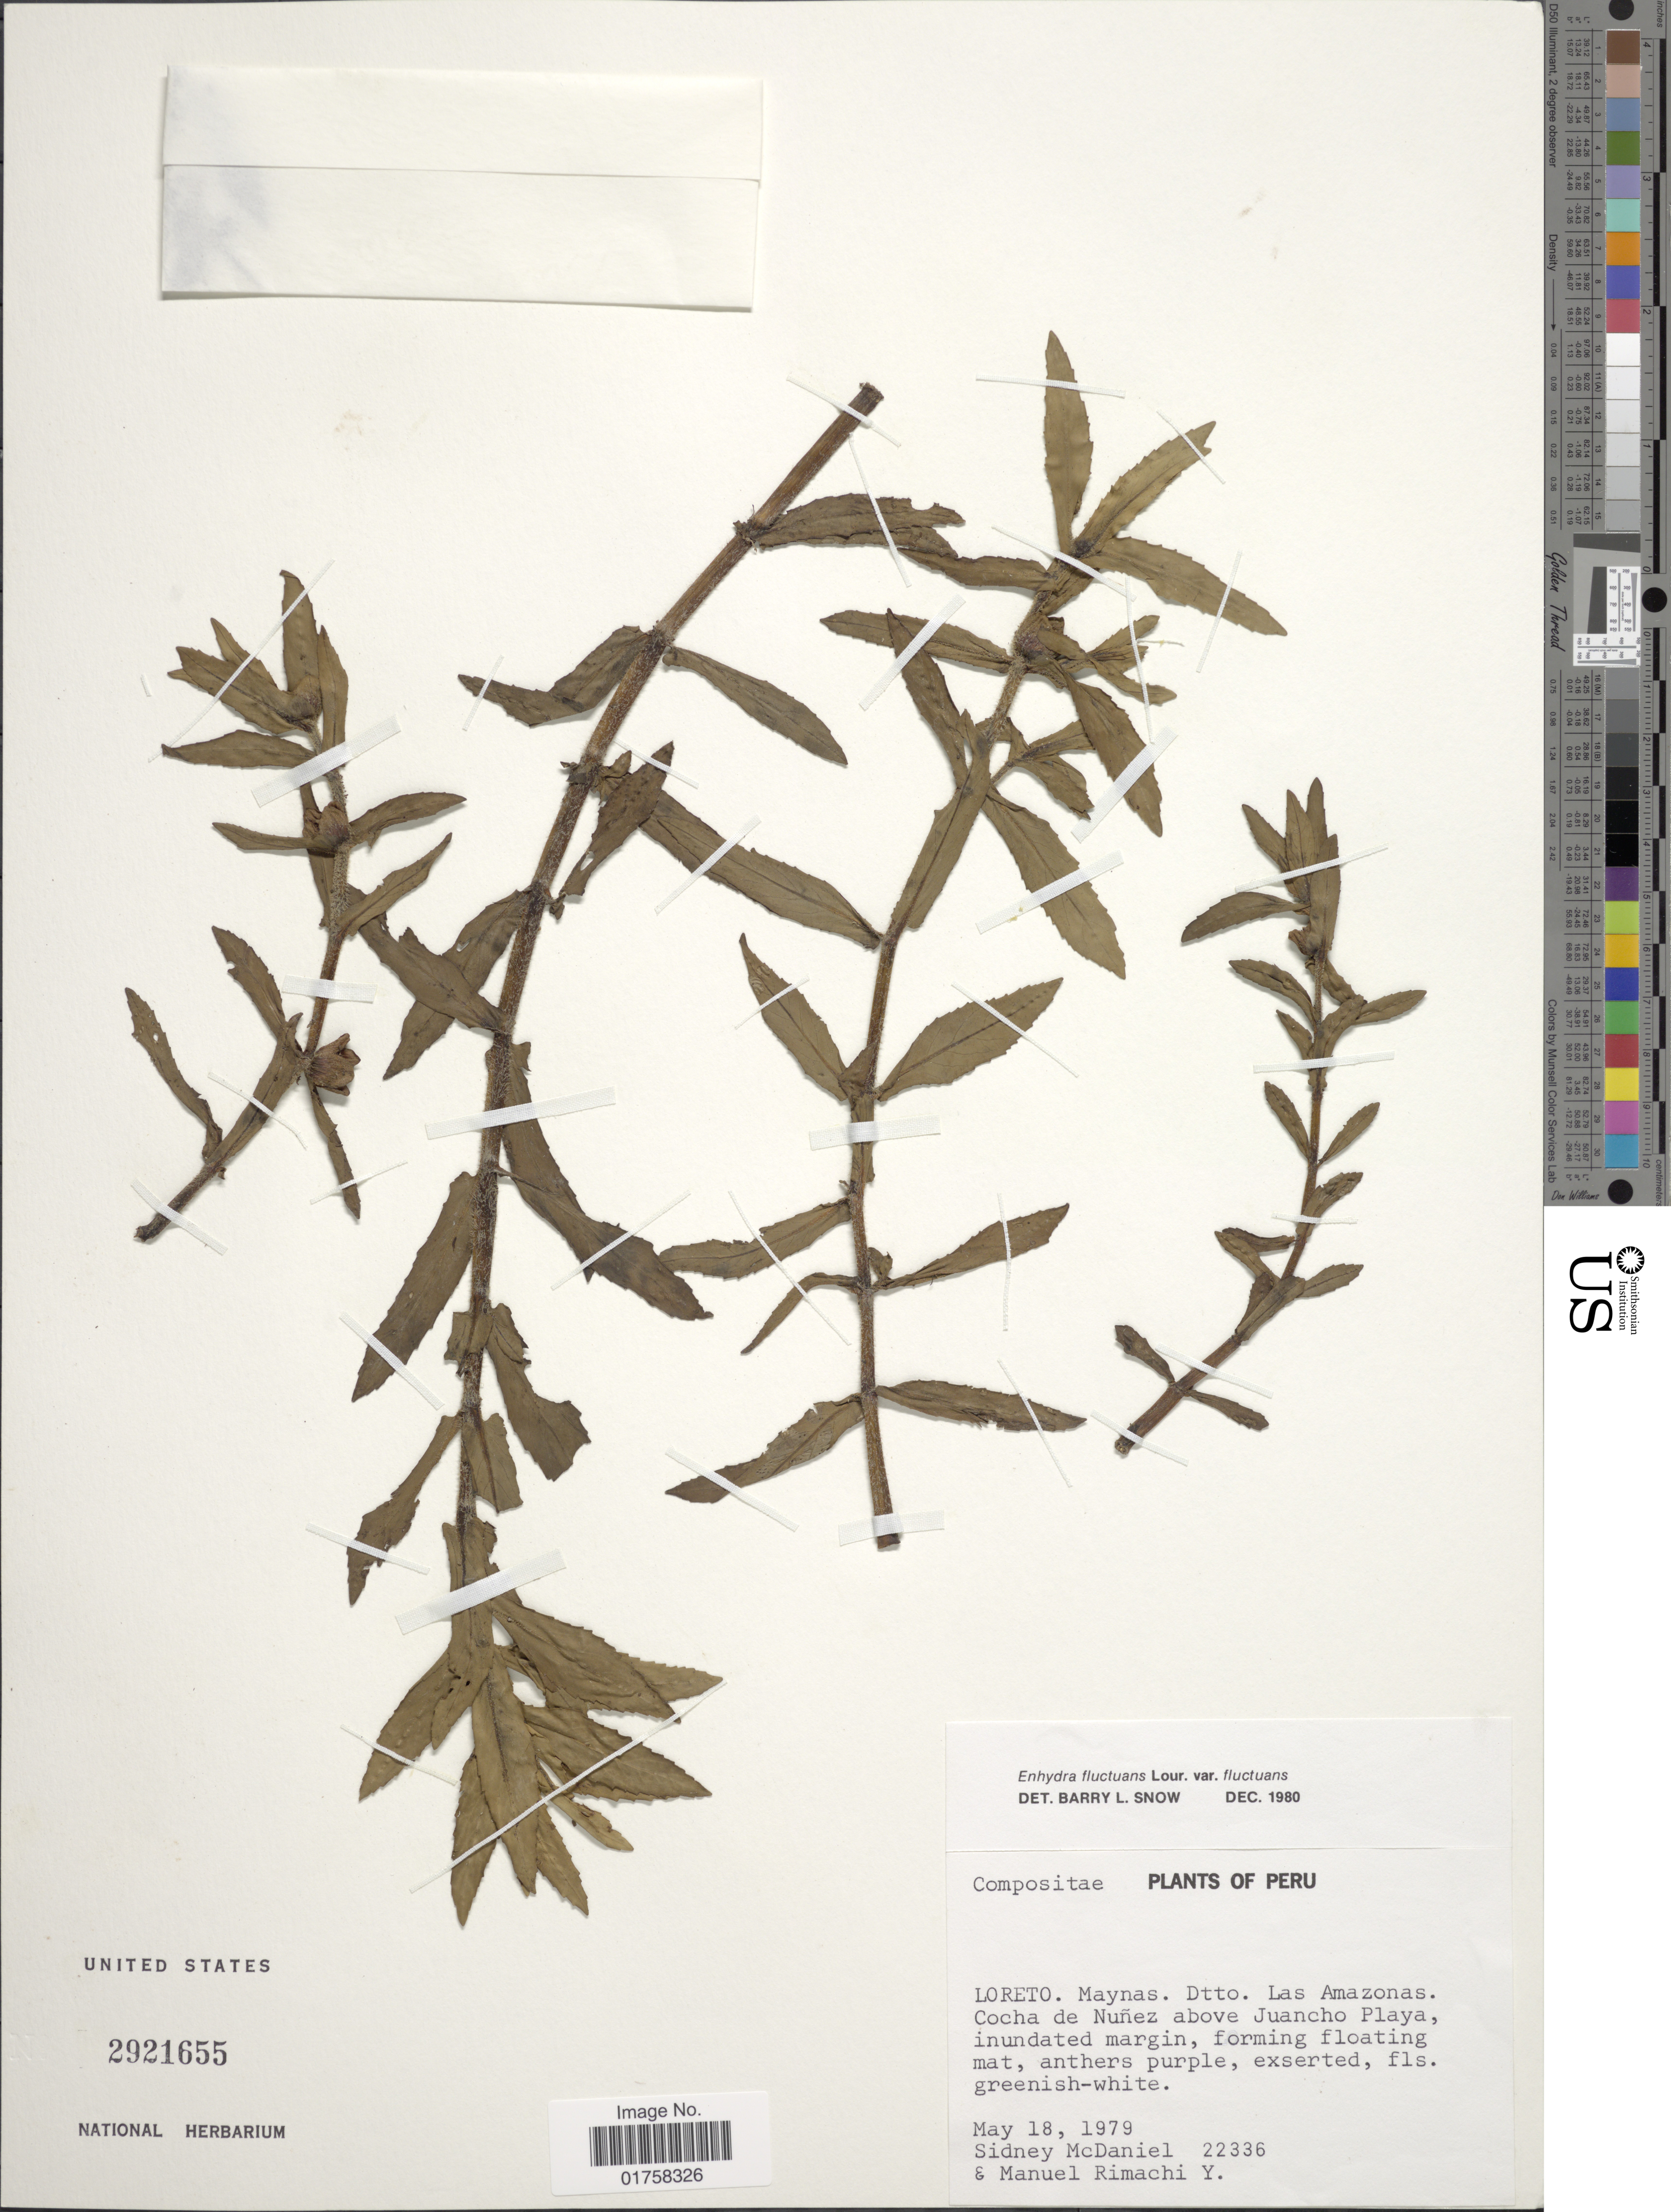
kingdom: Plantae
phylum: Tracheophyta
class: Magnoliopsida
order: Asterales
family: Asteraceae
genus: Enhydra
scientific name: Enhydra fluctuans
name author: Lour.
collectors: S. McDaniel & M. Rimachi Y.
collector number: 22336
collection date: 1979-05-18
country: Peru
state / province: Loreto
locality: Maynas. Dtto. Las Amazonas. Cocha de Nuñez above Juancho Playa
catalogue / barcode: US 2921655